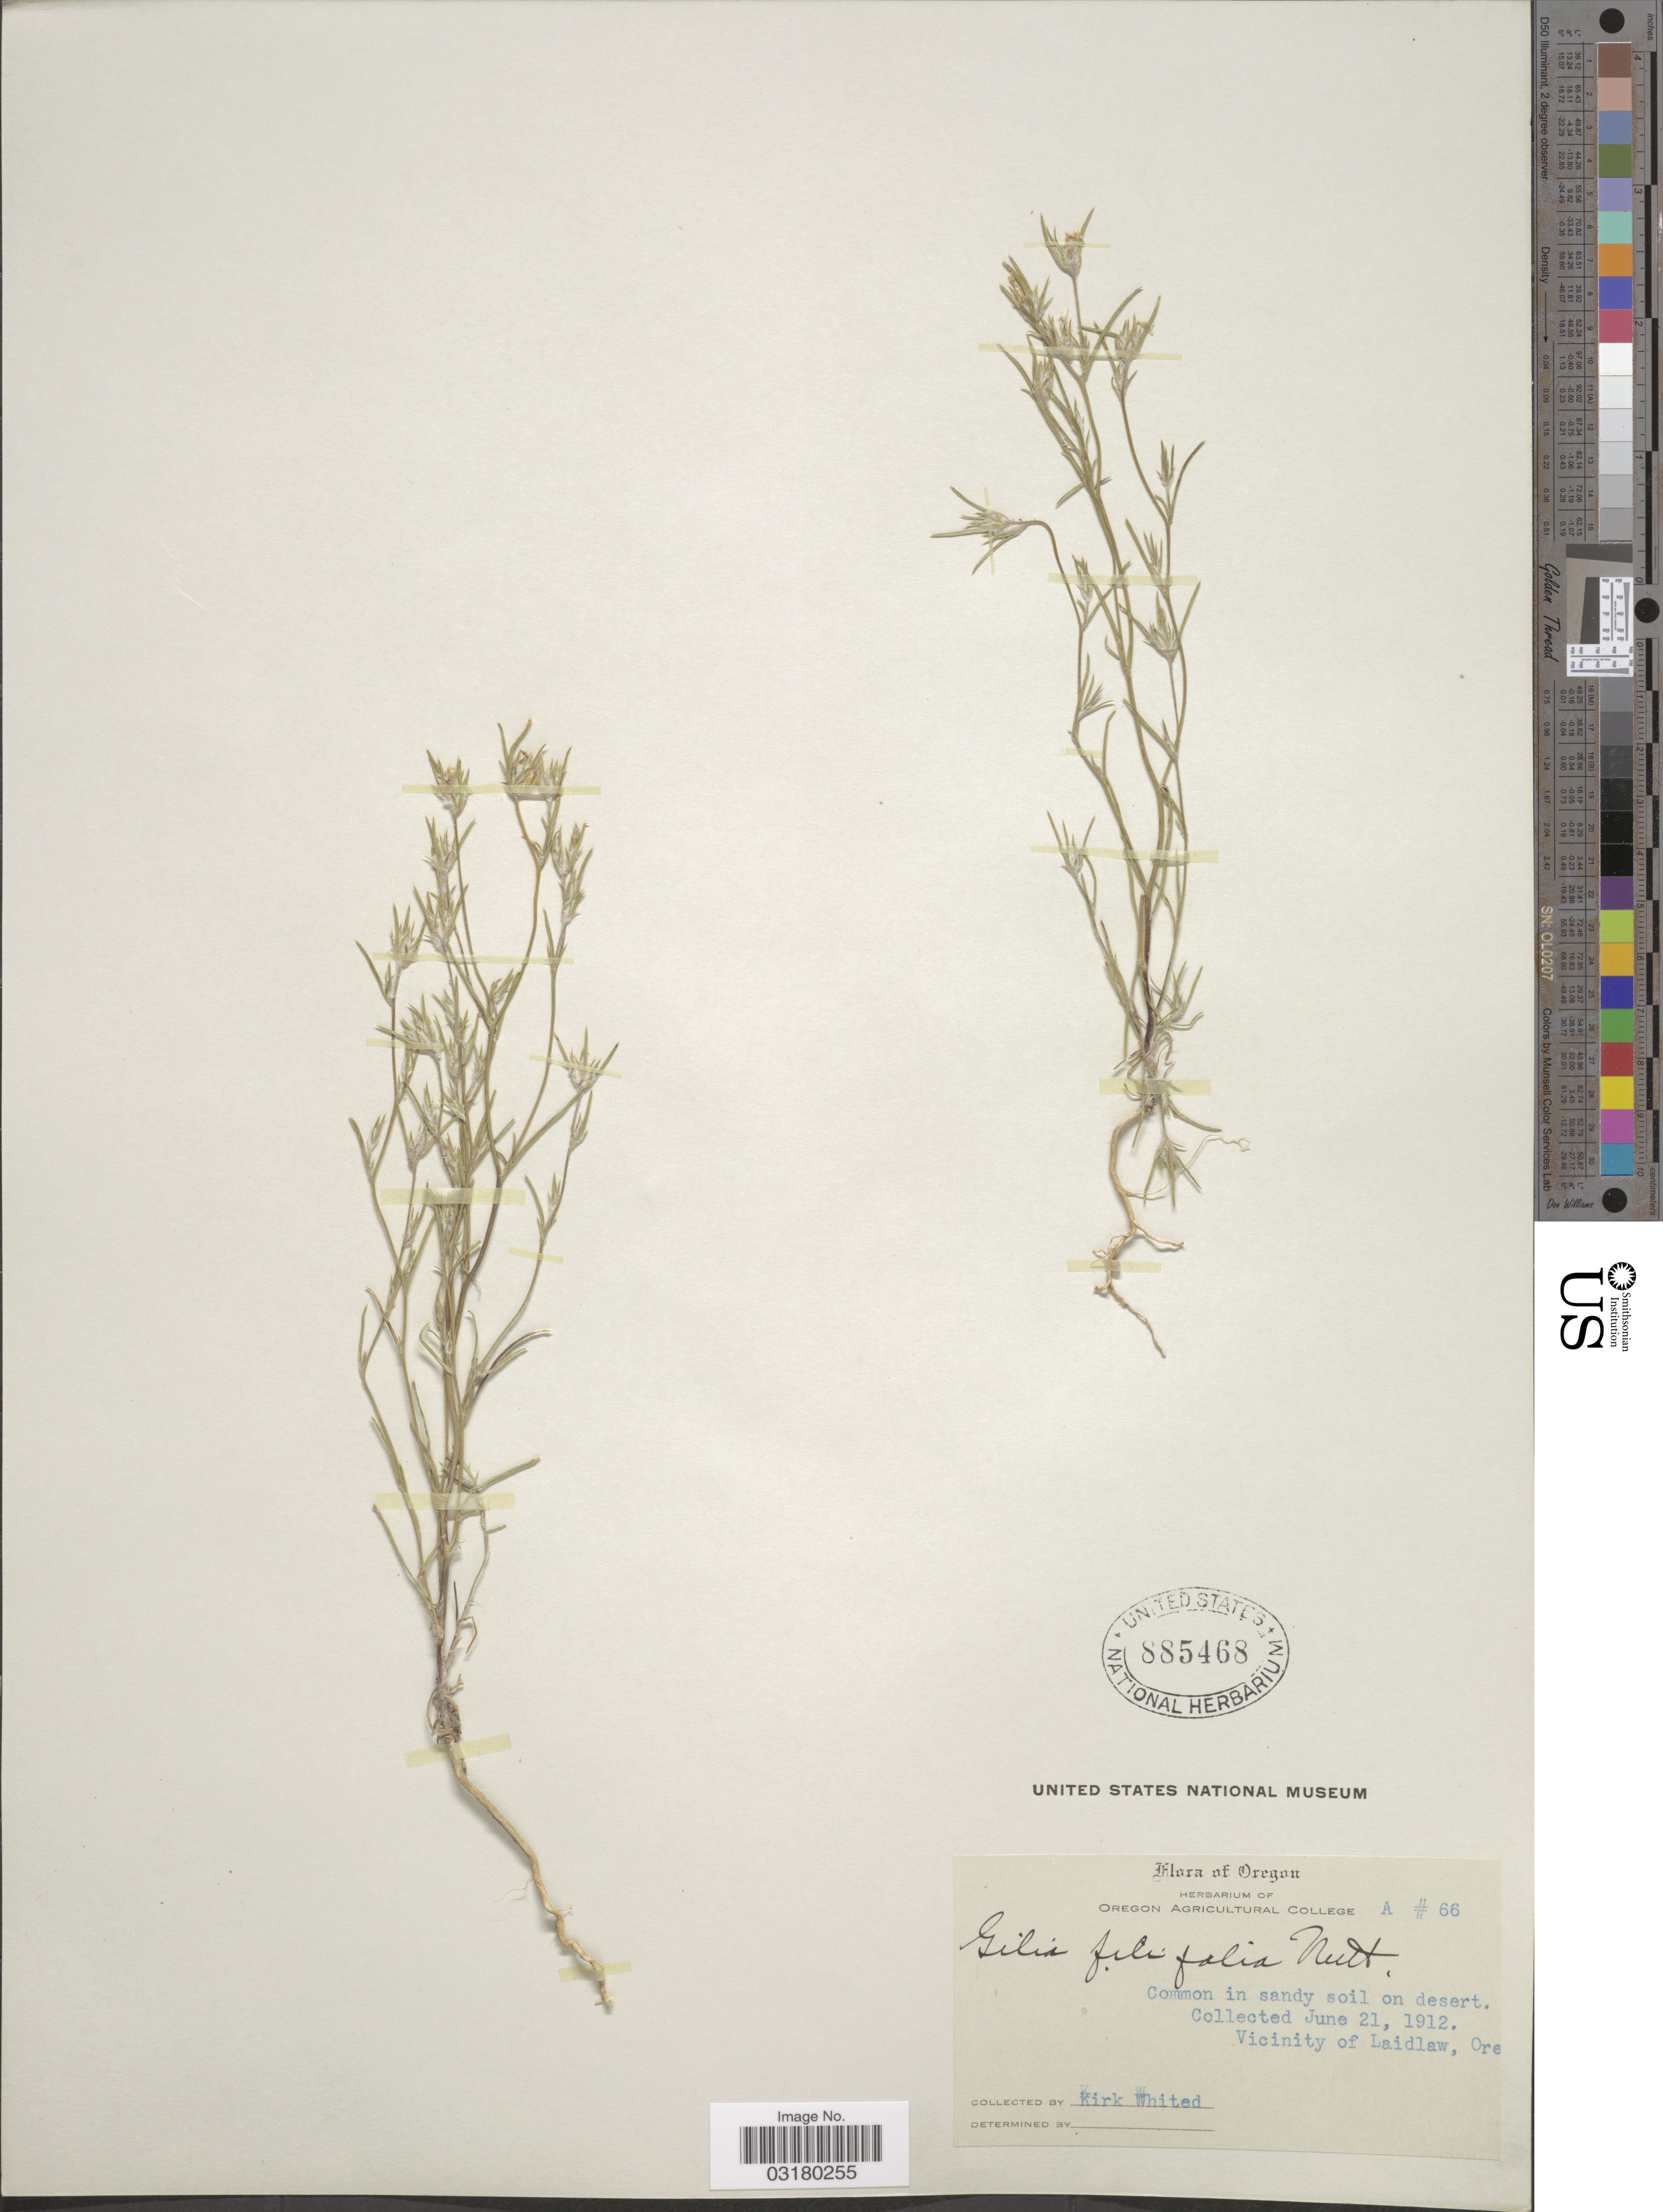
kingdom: Plantae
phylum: Tracheophyta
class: Magnoliopsida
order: Ericales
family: Polemoniaceae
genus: Eriastrum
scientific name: Eriastrum filifolium (Nutt.) Wooton & Standl.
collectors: K. Whited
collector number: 66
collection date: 1912-06-21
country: United States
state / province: Oregon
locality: Vicinity of Laidlaw, Ore.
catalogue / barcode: US 885468